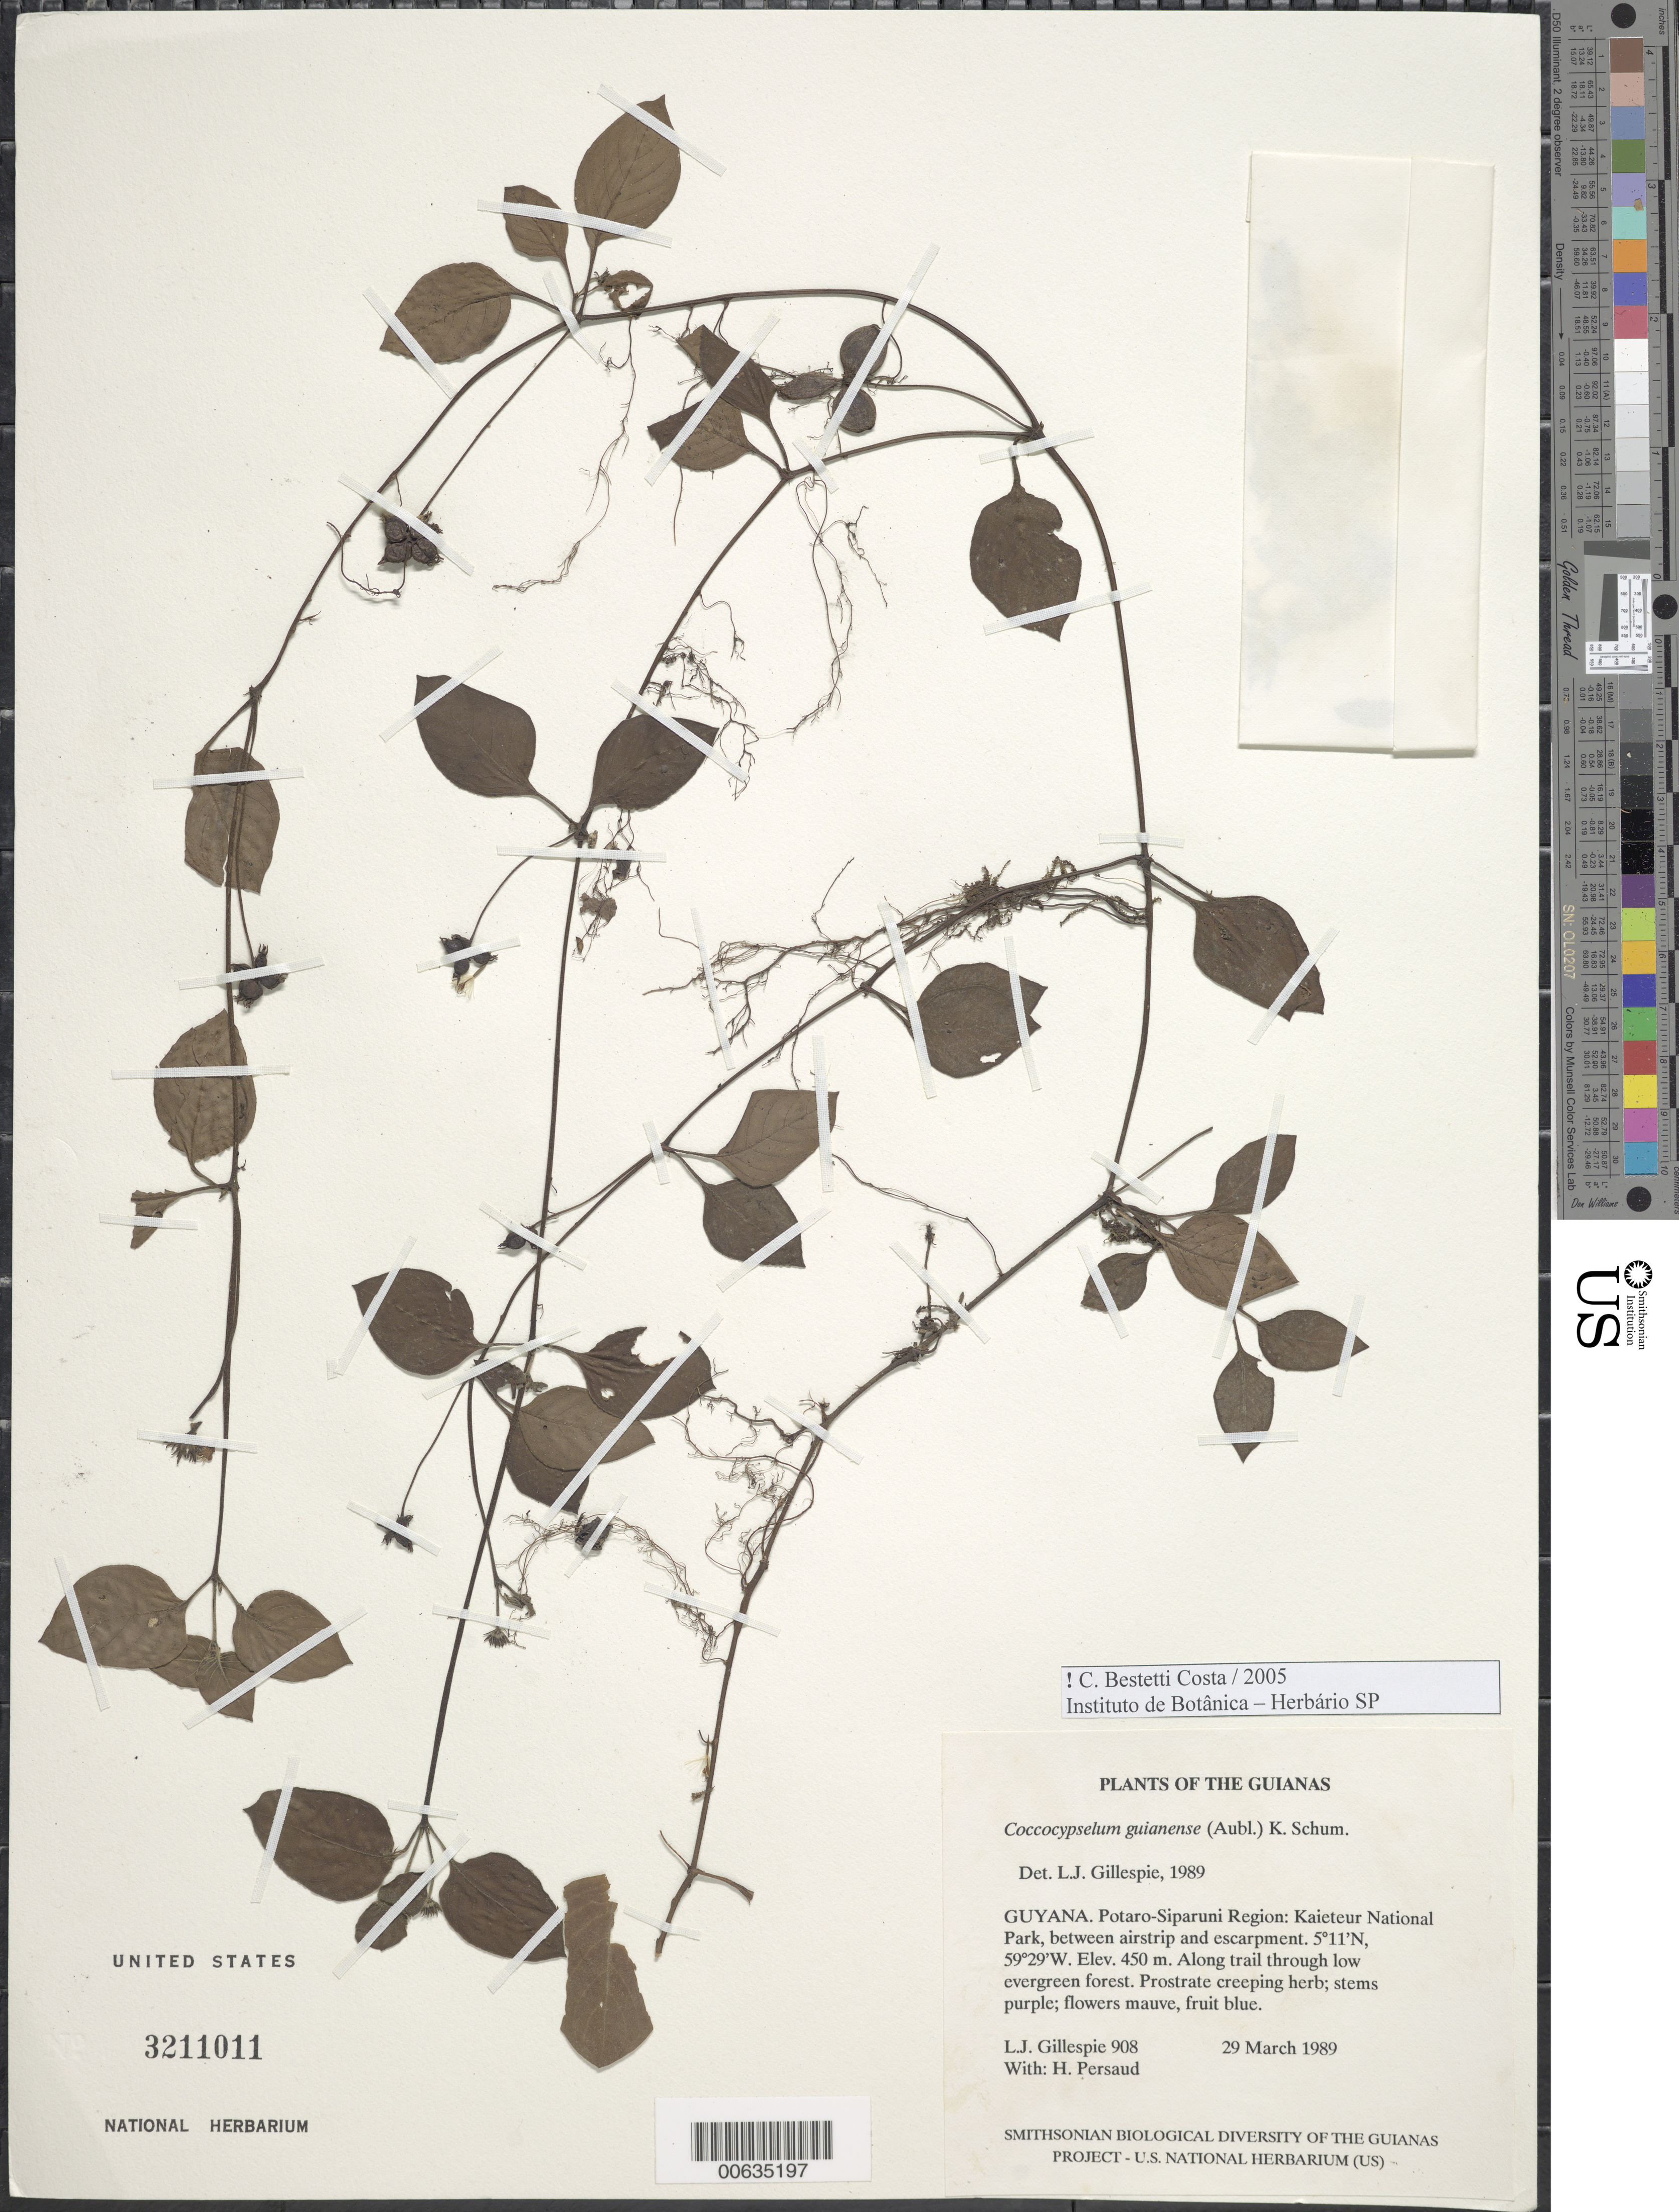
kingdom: Plantae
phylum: Tracheophyta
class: Magnoliopsida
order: Gentianales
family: Rubiaceae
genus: Coccocypselum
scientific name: Coccocypselum guianense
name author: (Aubl.) K. Schum.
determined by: Gillespie, L. J.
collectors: L. J. Gillespie & H. Persaud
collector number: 908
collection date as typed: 29 March 1989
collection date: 1989-03-29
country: Guyana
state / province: Potaro-Siparuni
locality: Kaieteur National Park, between airstrip and escarpment. ENE of airstrip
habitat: Along trail through low evergreen forest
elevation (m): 450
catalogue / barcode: US 3211011